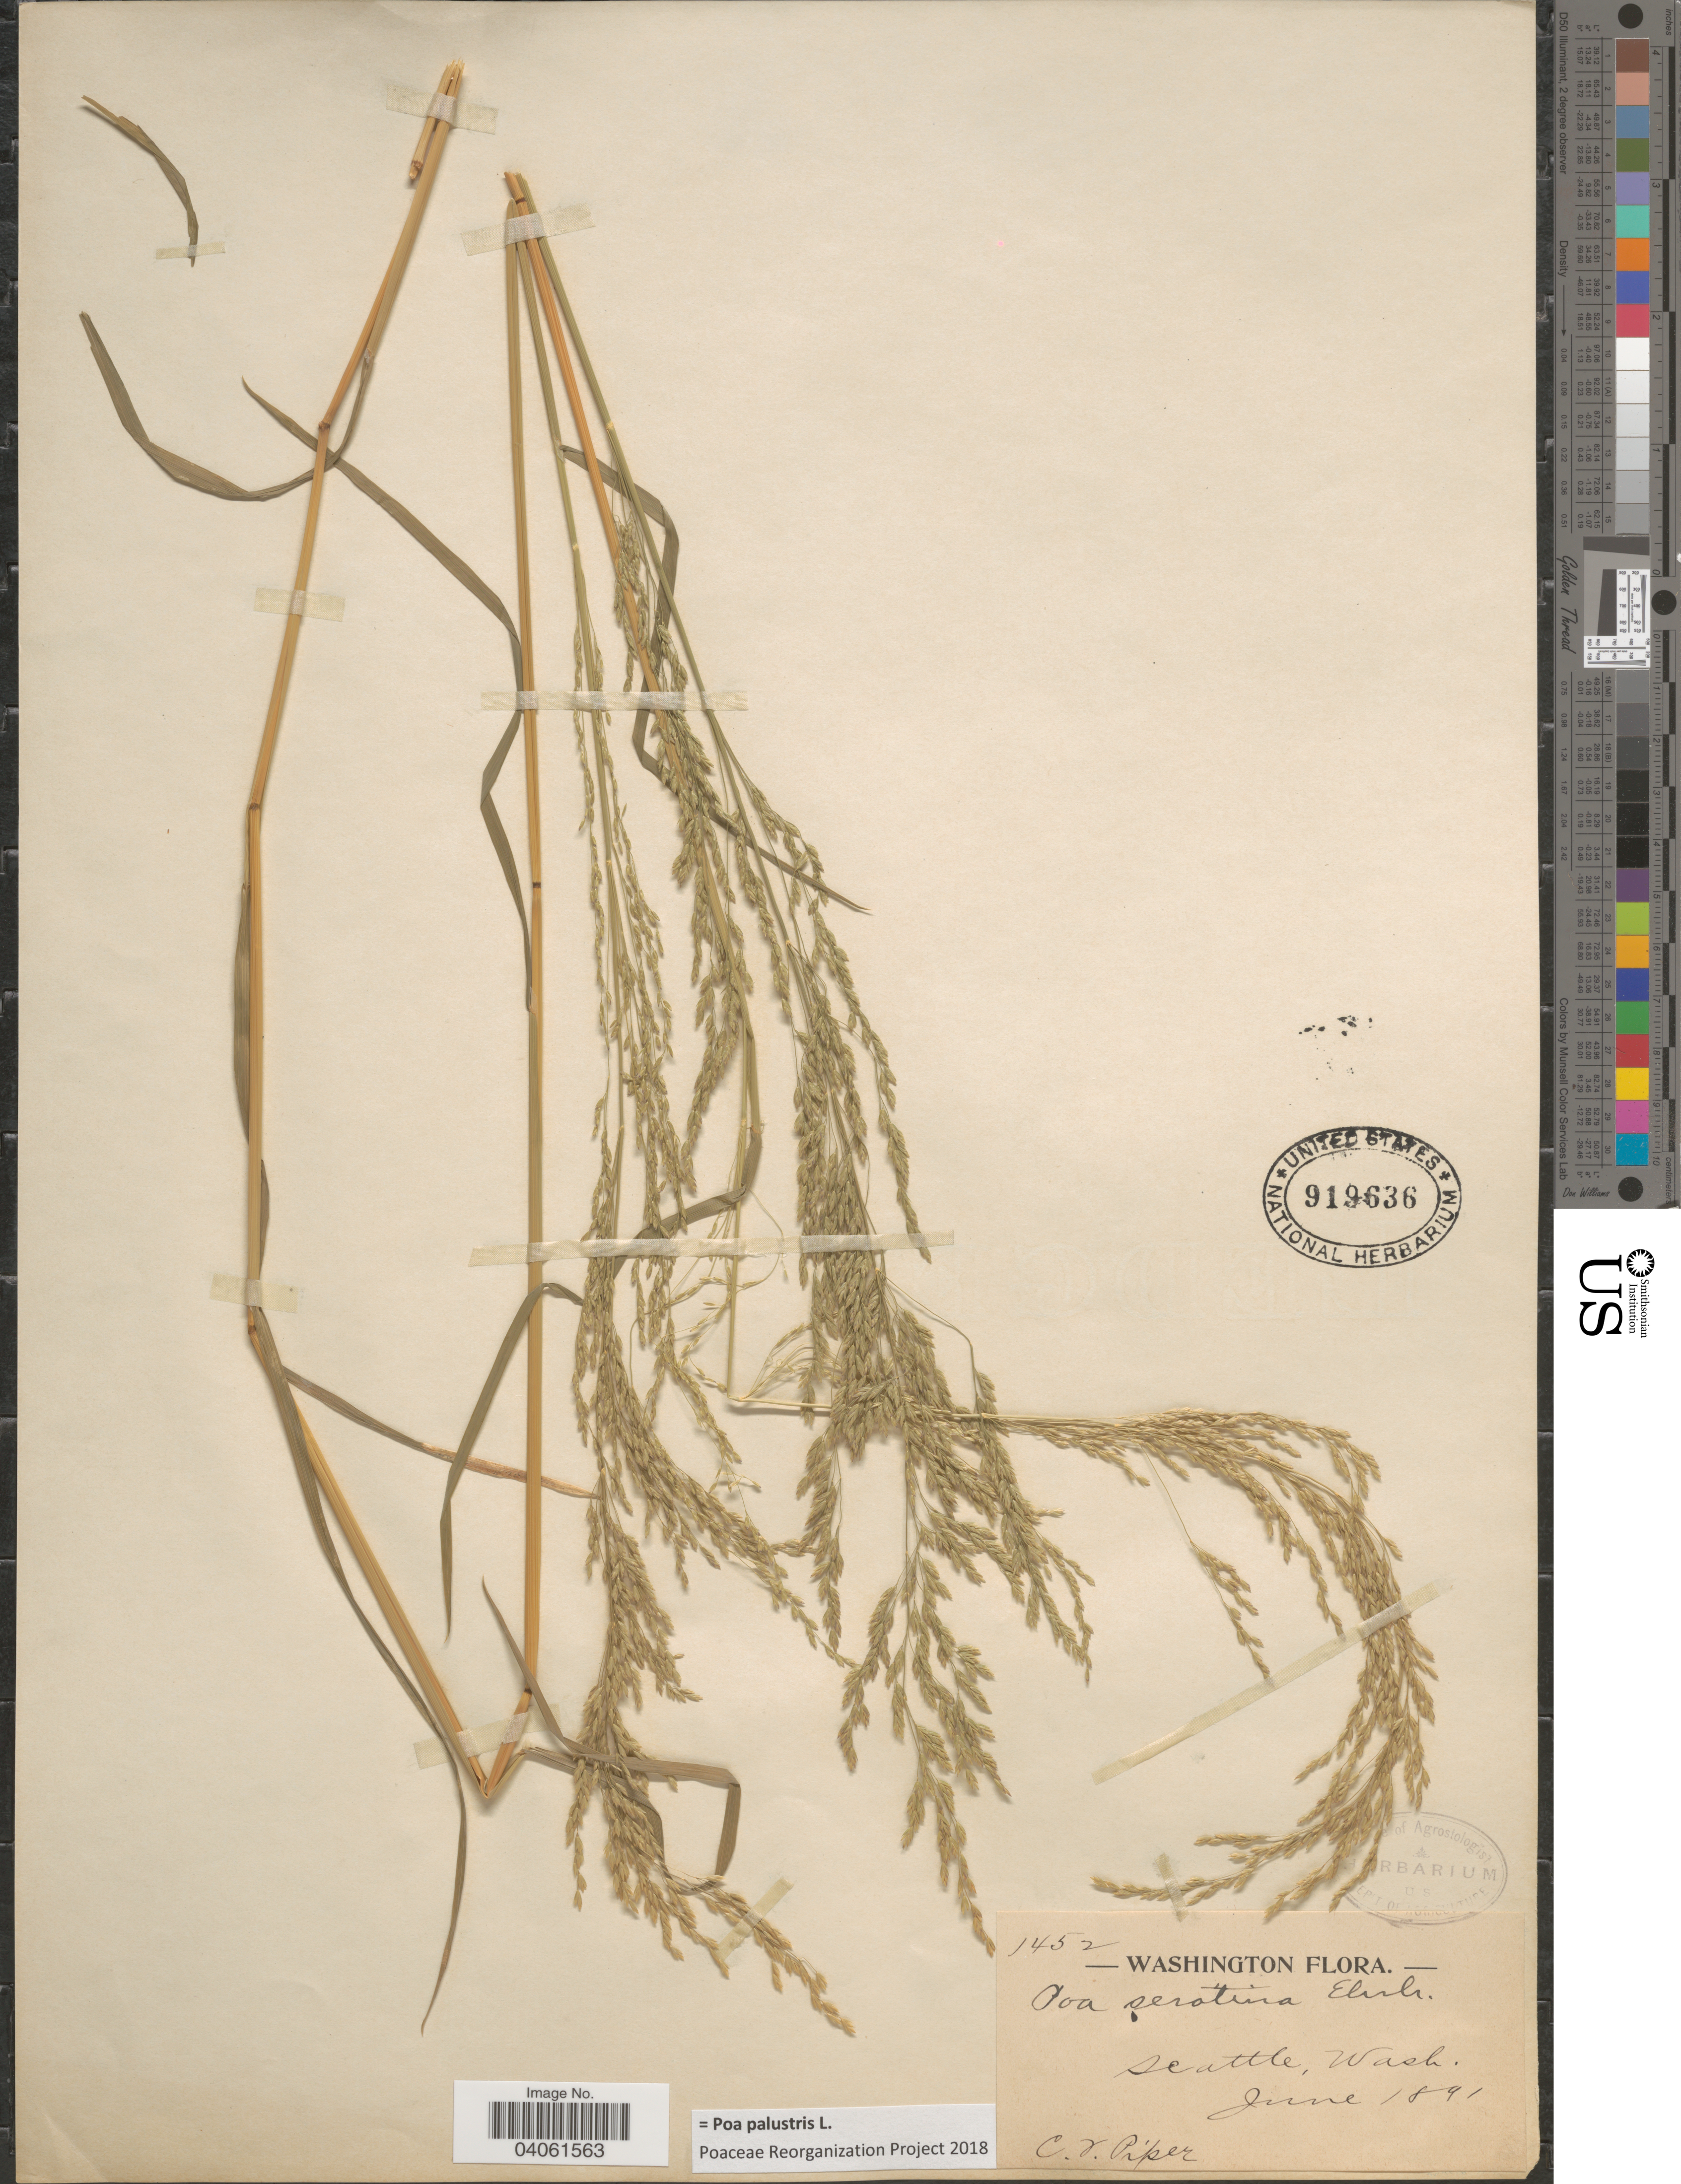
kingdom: Plantae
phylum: Tracheophyta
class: Liliopsida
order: Poales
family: Poaceae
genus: Poa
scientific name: Poa palustris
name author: L.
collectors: C. V. Piper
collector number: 1452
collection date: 1891-06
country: United States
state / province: Washington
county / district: King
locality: Seattle.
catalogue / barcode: US 919636